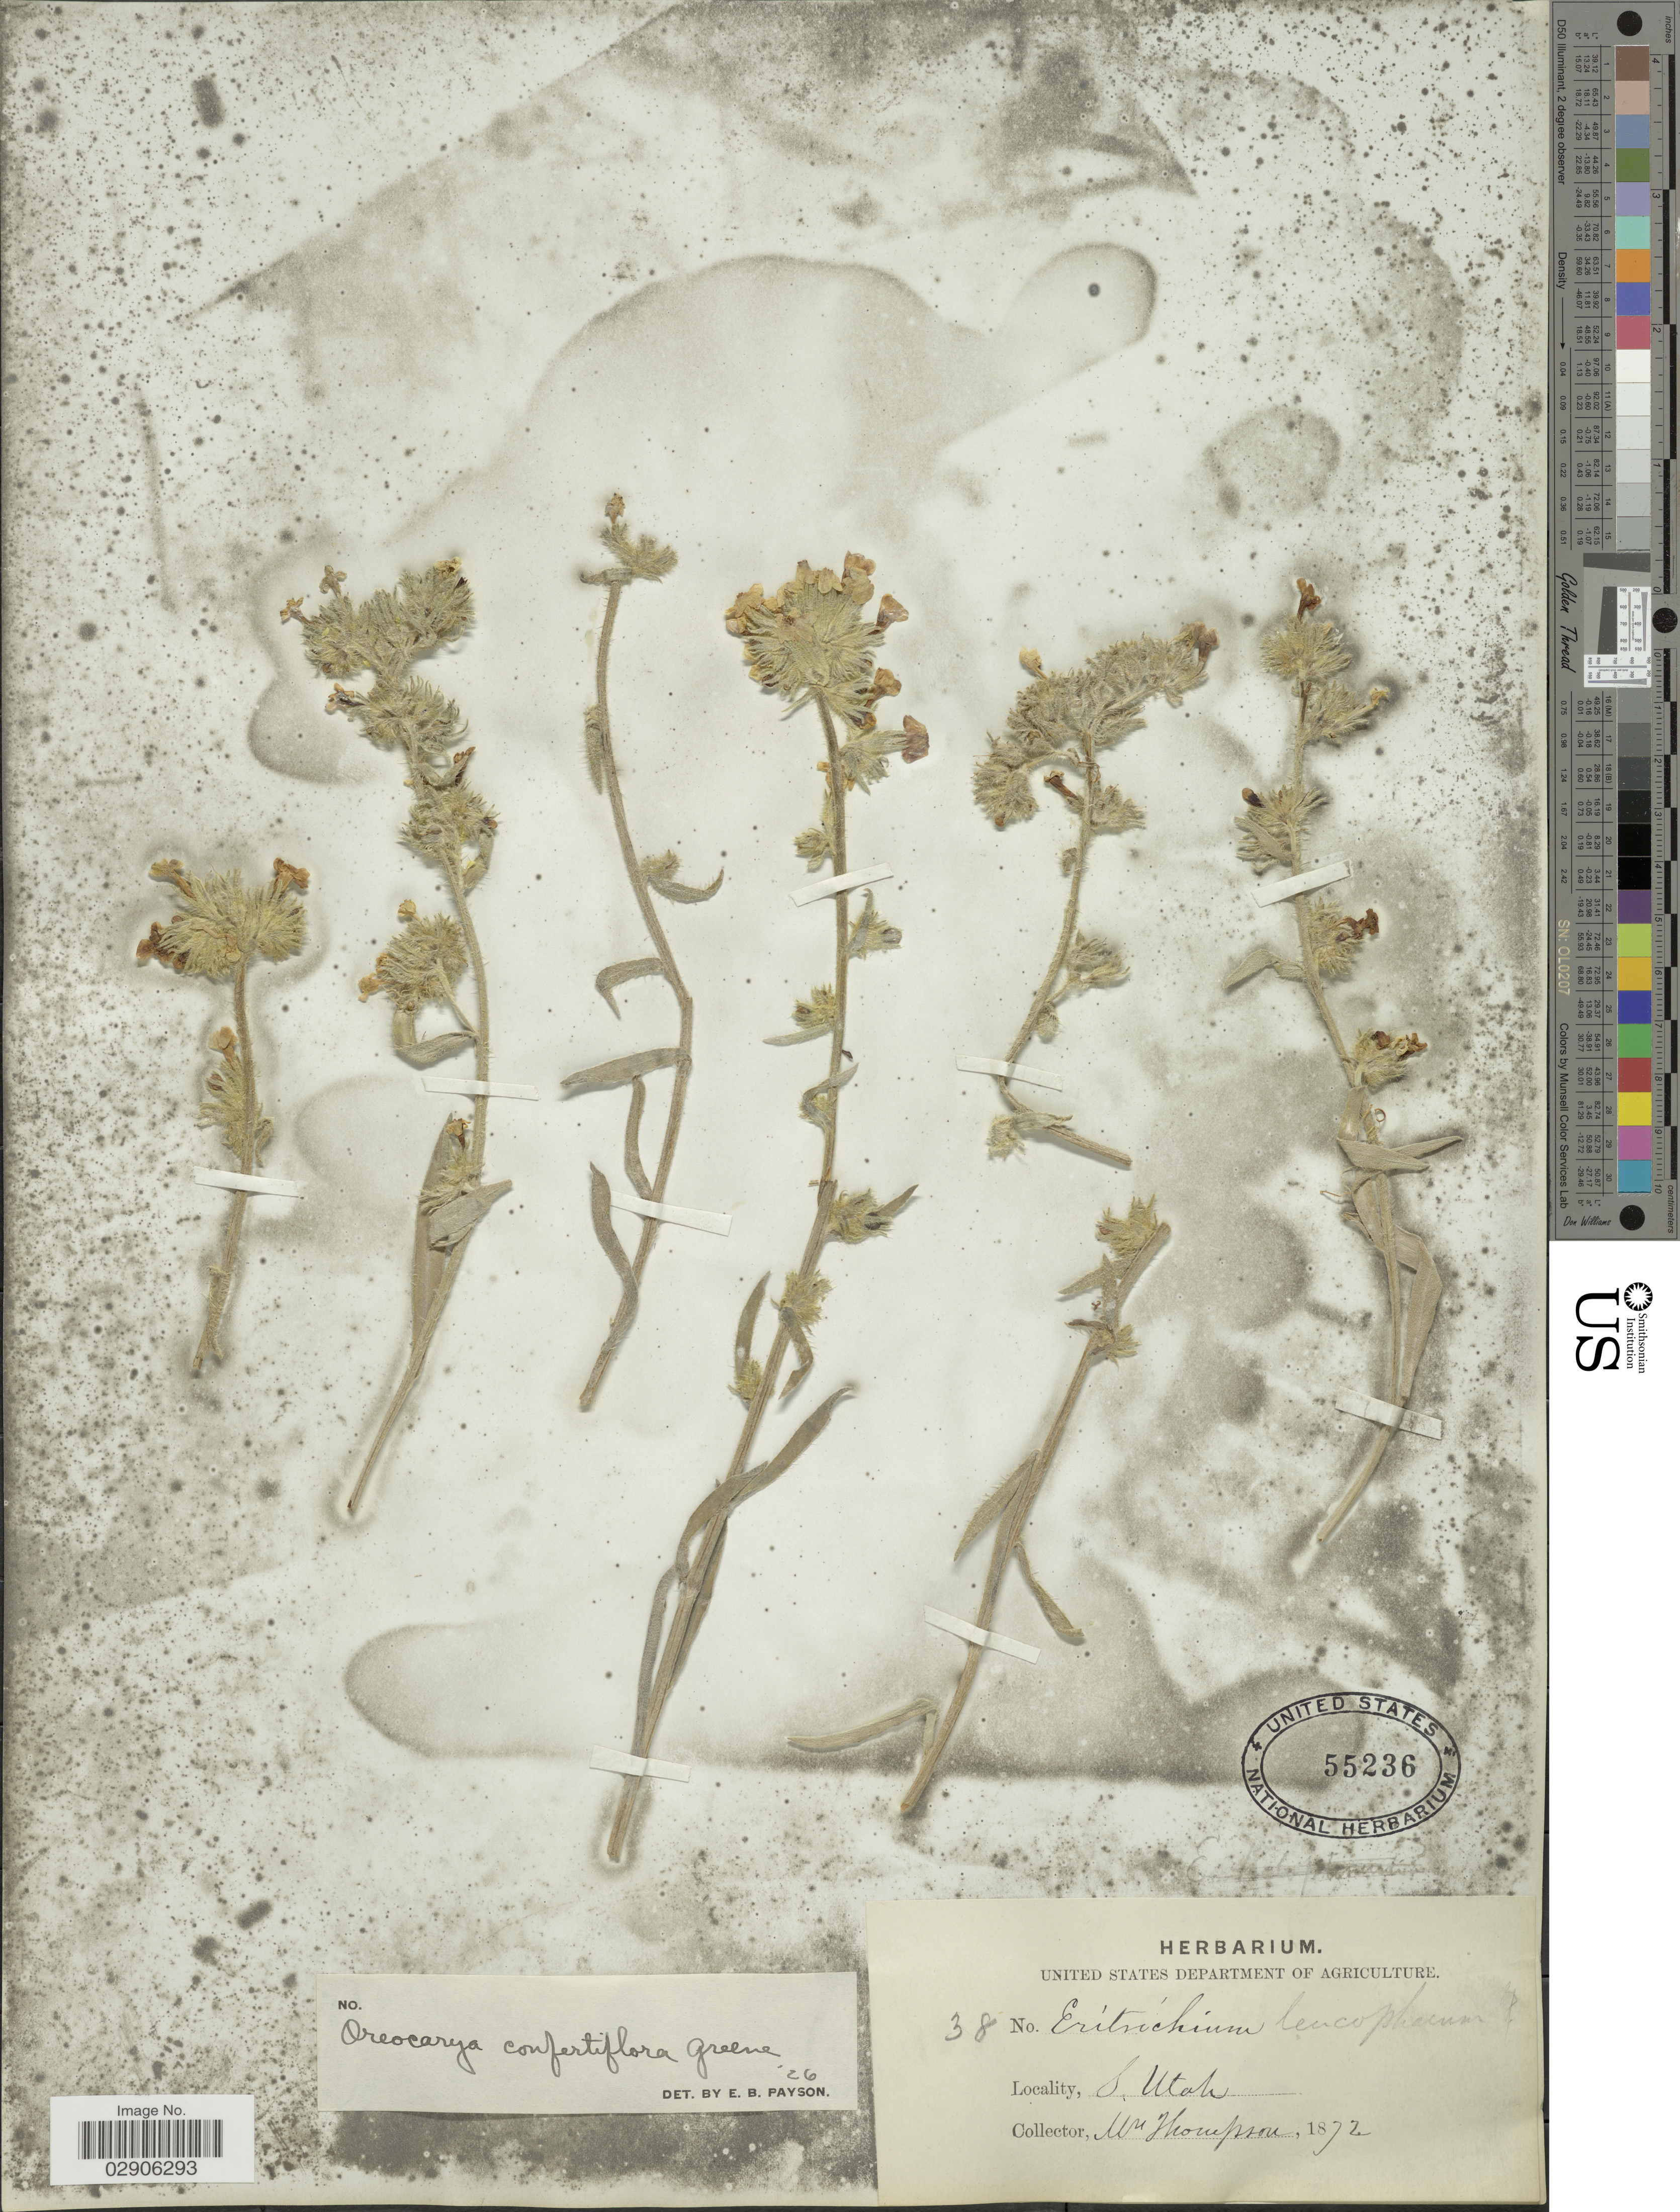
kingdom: Plantae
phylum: Tracheophyta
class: Magnoliopsida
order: Boraginales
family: Boraginaceae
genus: Oreocarya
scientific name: Oreocarya confertiflora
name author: Greene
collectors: Thompson, --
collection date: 1872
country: United States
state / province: Utah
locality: Utah.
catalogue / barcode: US 55236